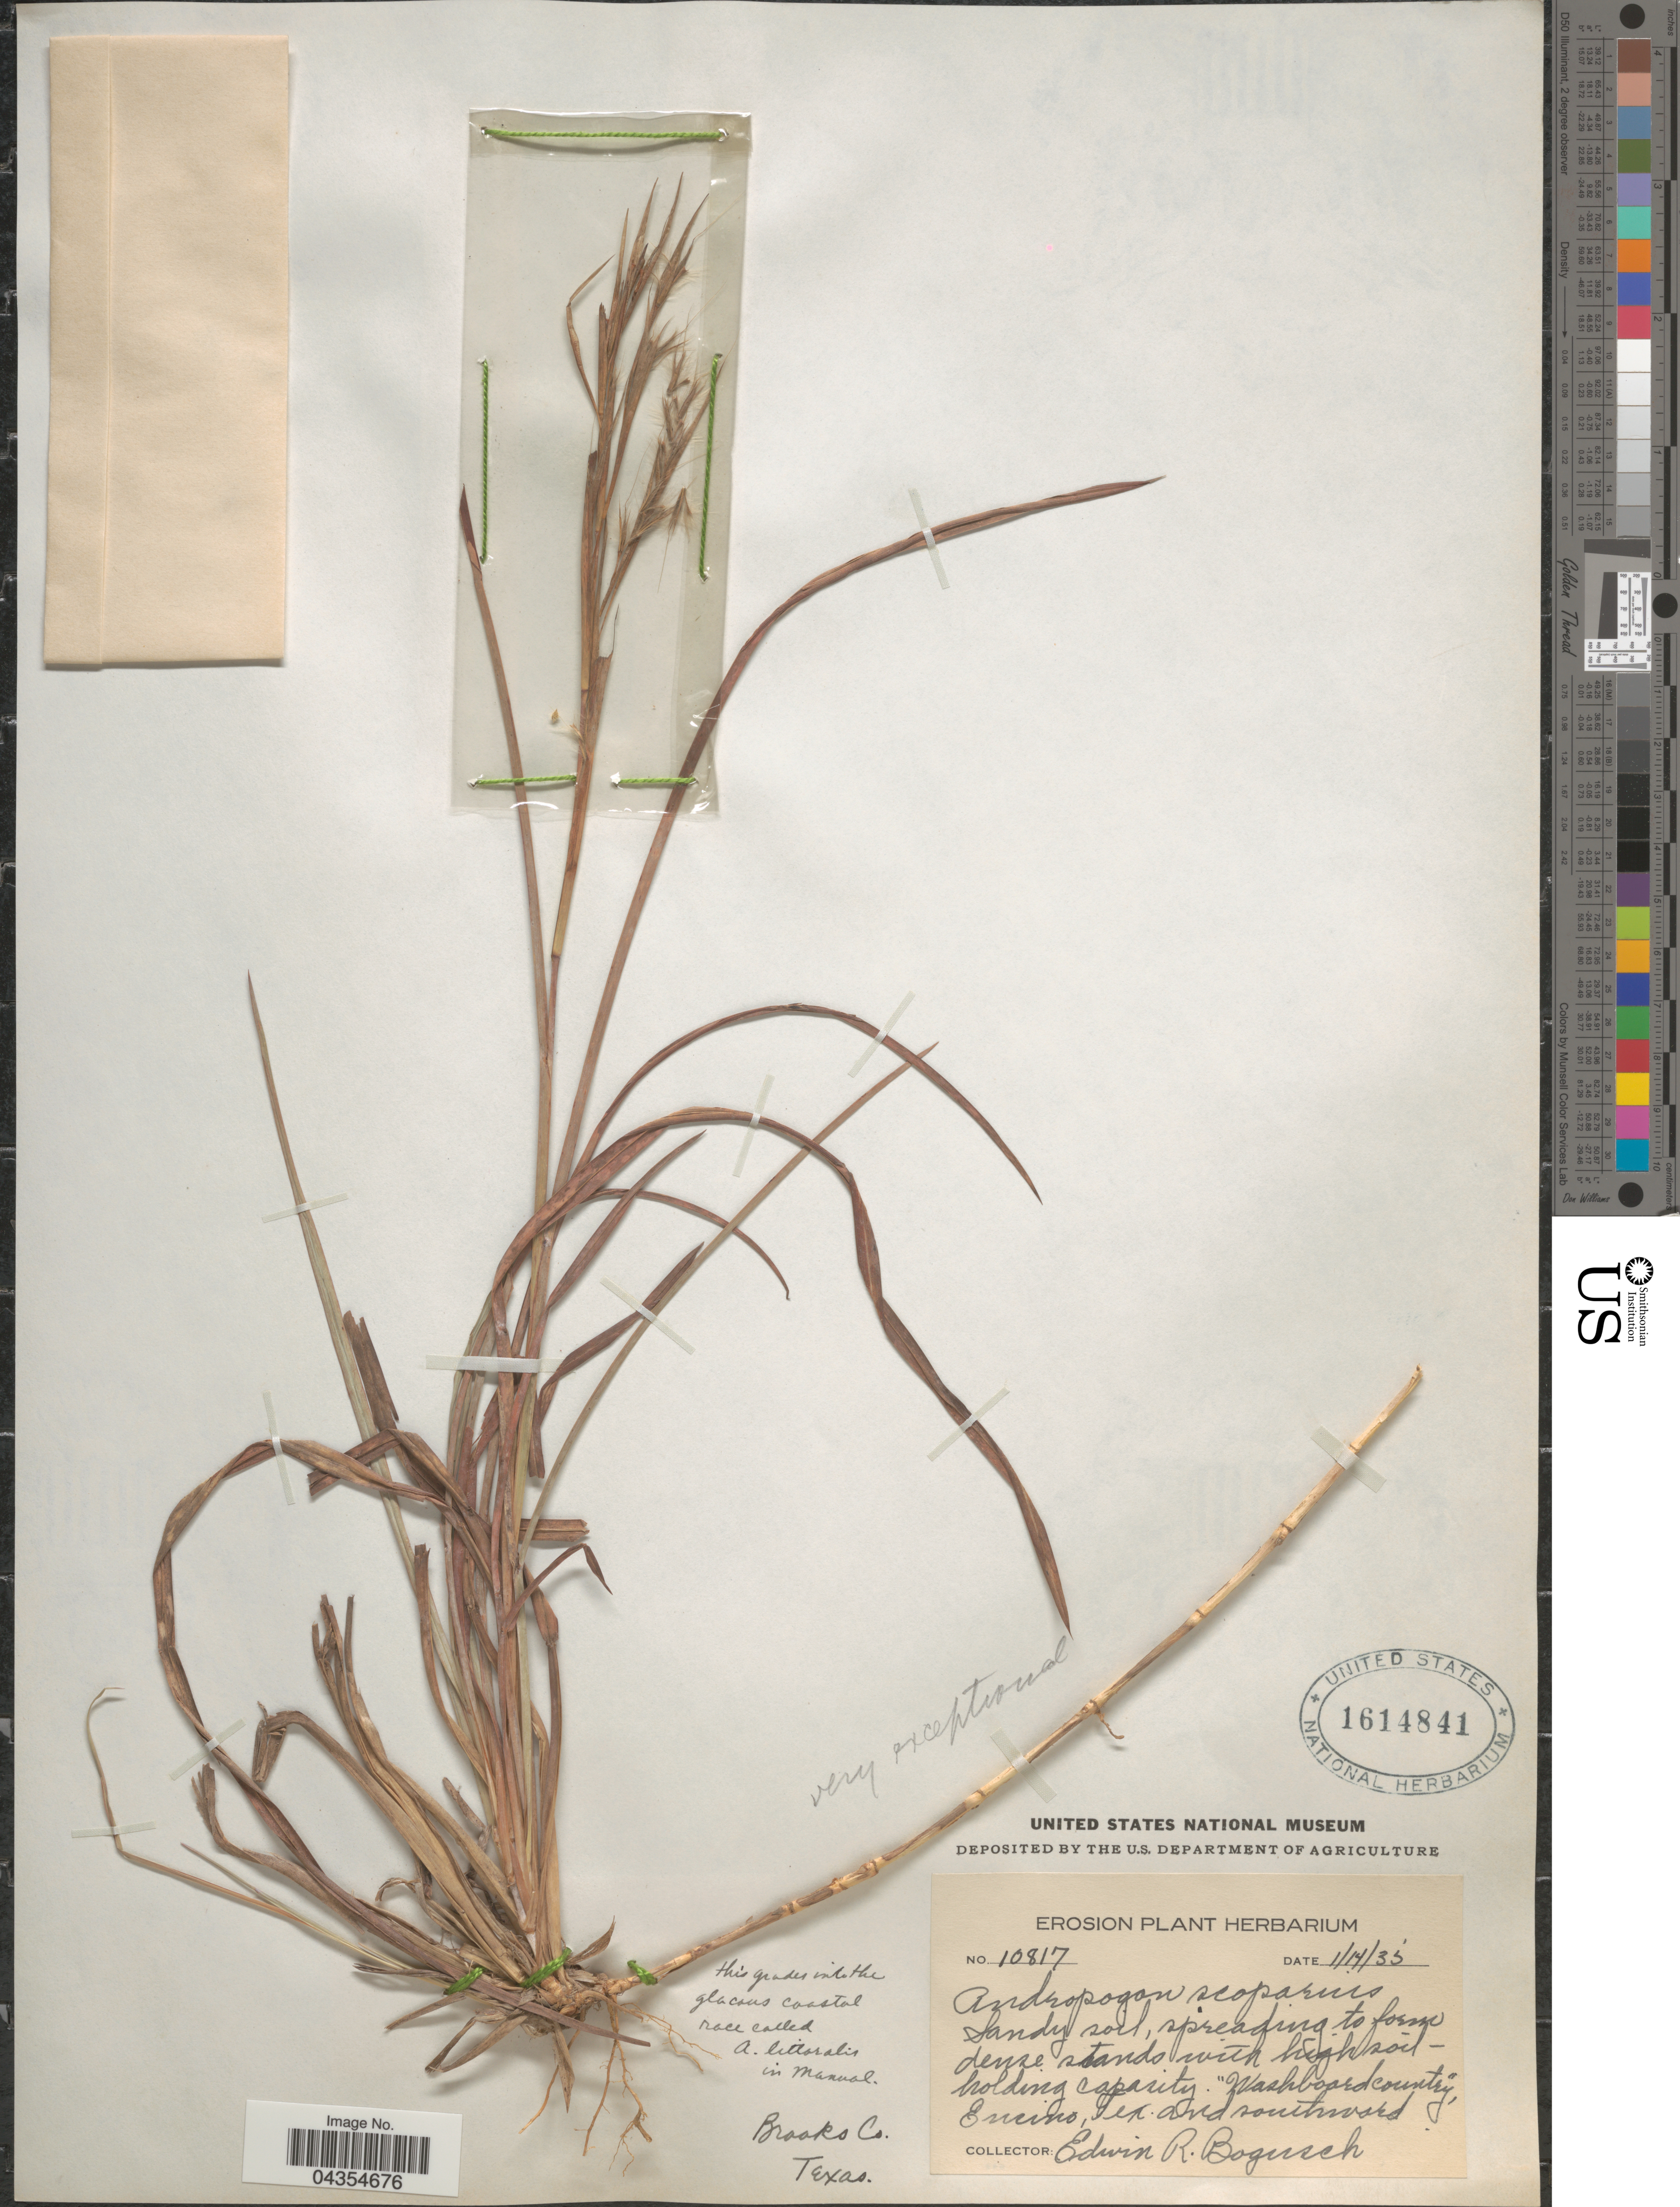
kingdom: Plantae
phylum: Tracheophyta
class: Liliopsida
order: Poales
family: Poaceae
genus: Schizachyrium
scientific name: Schizachyrium scoparium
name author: (Michx.) Nash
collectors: E. Bogusch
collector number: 10817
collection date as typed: Transcribed d/m/y: 14/1/35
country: United States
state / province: Texas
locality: Brooks Co. "Washboard country", Encino, Tex. and southward.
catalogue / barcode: US 1614841